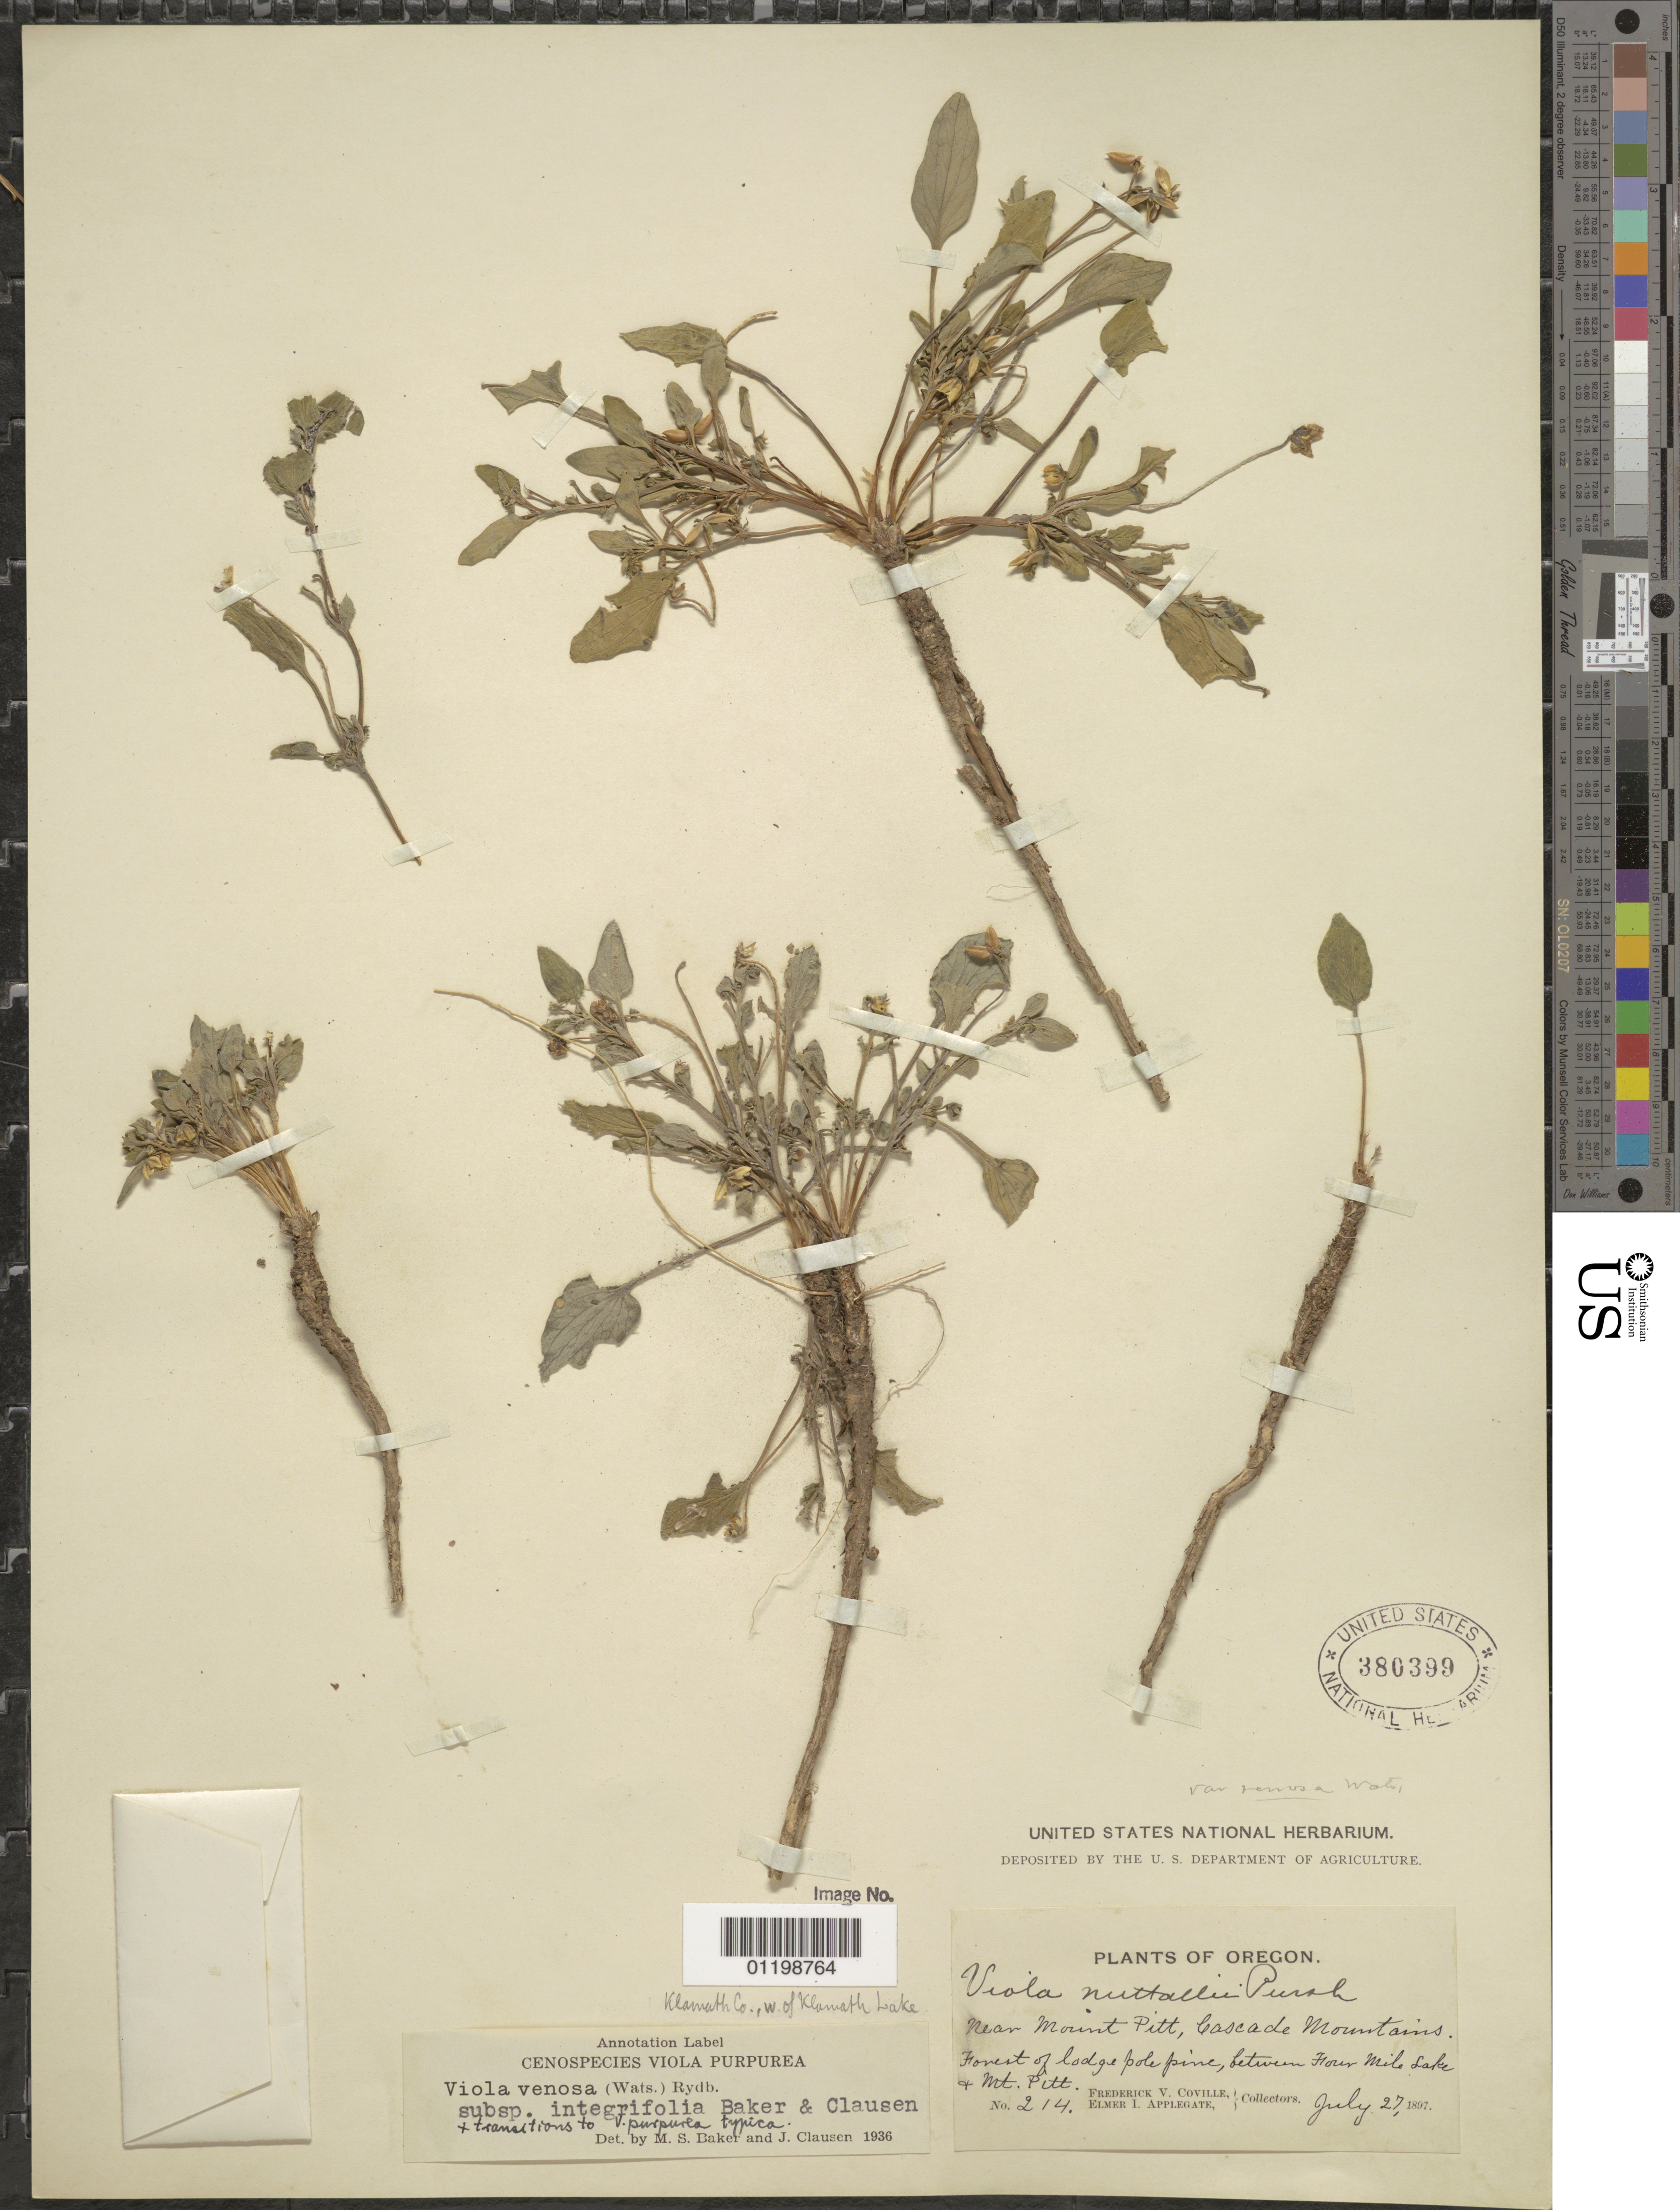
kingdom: Plantae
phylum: Tracheophyta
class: Magnoliopsida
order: Malpighiales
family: Violaceae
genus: Viola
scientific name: Viola venosa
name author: (S. Watson) Rydb.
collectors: F. V. Coville & E. I. Applegate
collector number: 214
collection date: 1897-07-27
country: United States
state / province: Oregon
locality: near Mount Pitt, Cascade Mountains. Forest of lodge pole pine, between Four Mile Lake and Mt. Pitt.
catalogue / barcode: US 380399